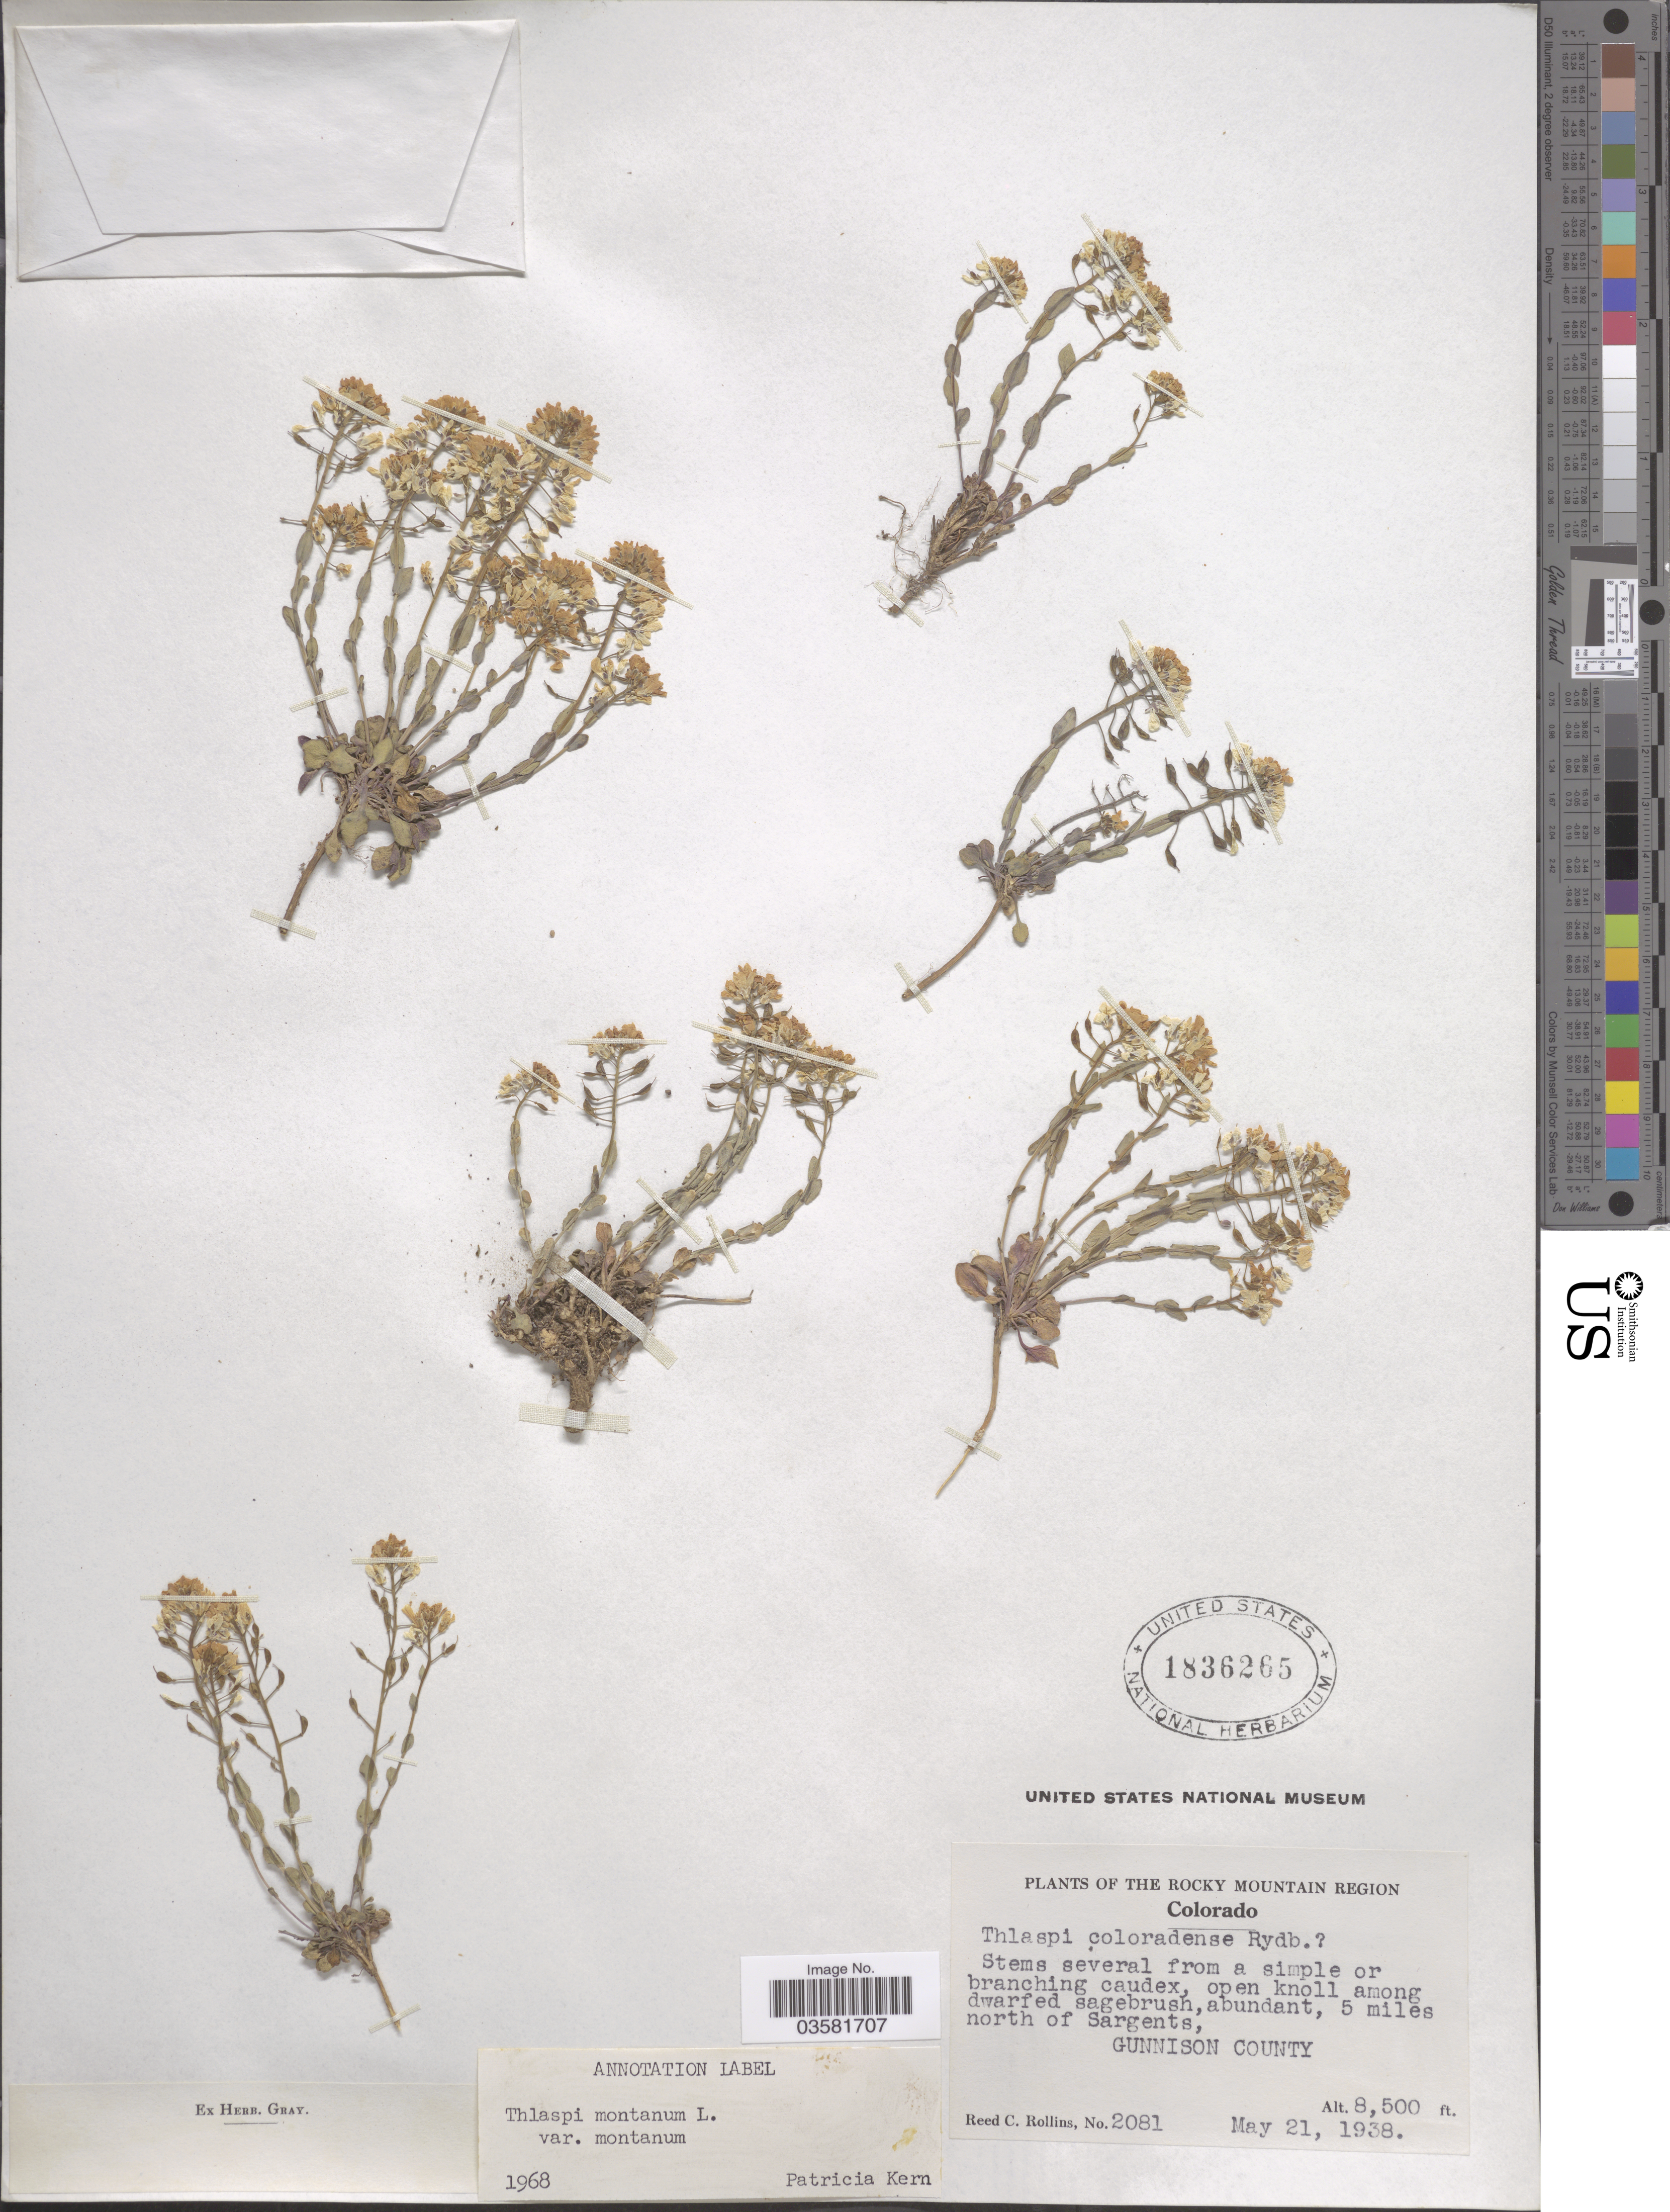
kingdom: Plantae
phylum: Tracheophyta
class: Magnoliopsida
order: Brassicales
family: Brassicaceae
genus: Thlaspi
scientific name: Thlaspi montanum var. montanum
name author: L.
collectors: R. C. Rollins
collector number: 2081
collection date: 1938-05-21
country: United States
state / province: Colorado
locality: The Rocky Mountain Region. 5 miles north of Sargents, Gunnison County.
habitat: open knoll among dwarfed sagebrush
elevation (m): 2591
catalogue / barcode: US 1836265